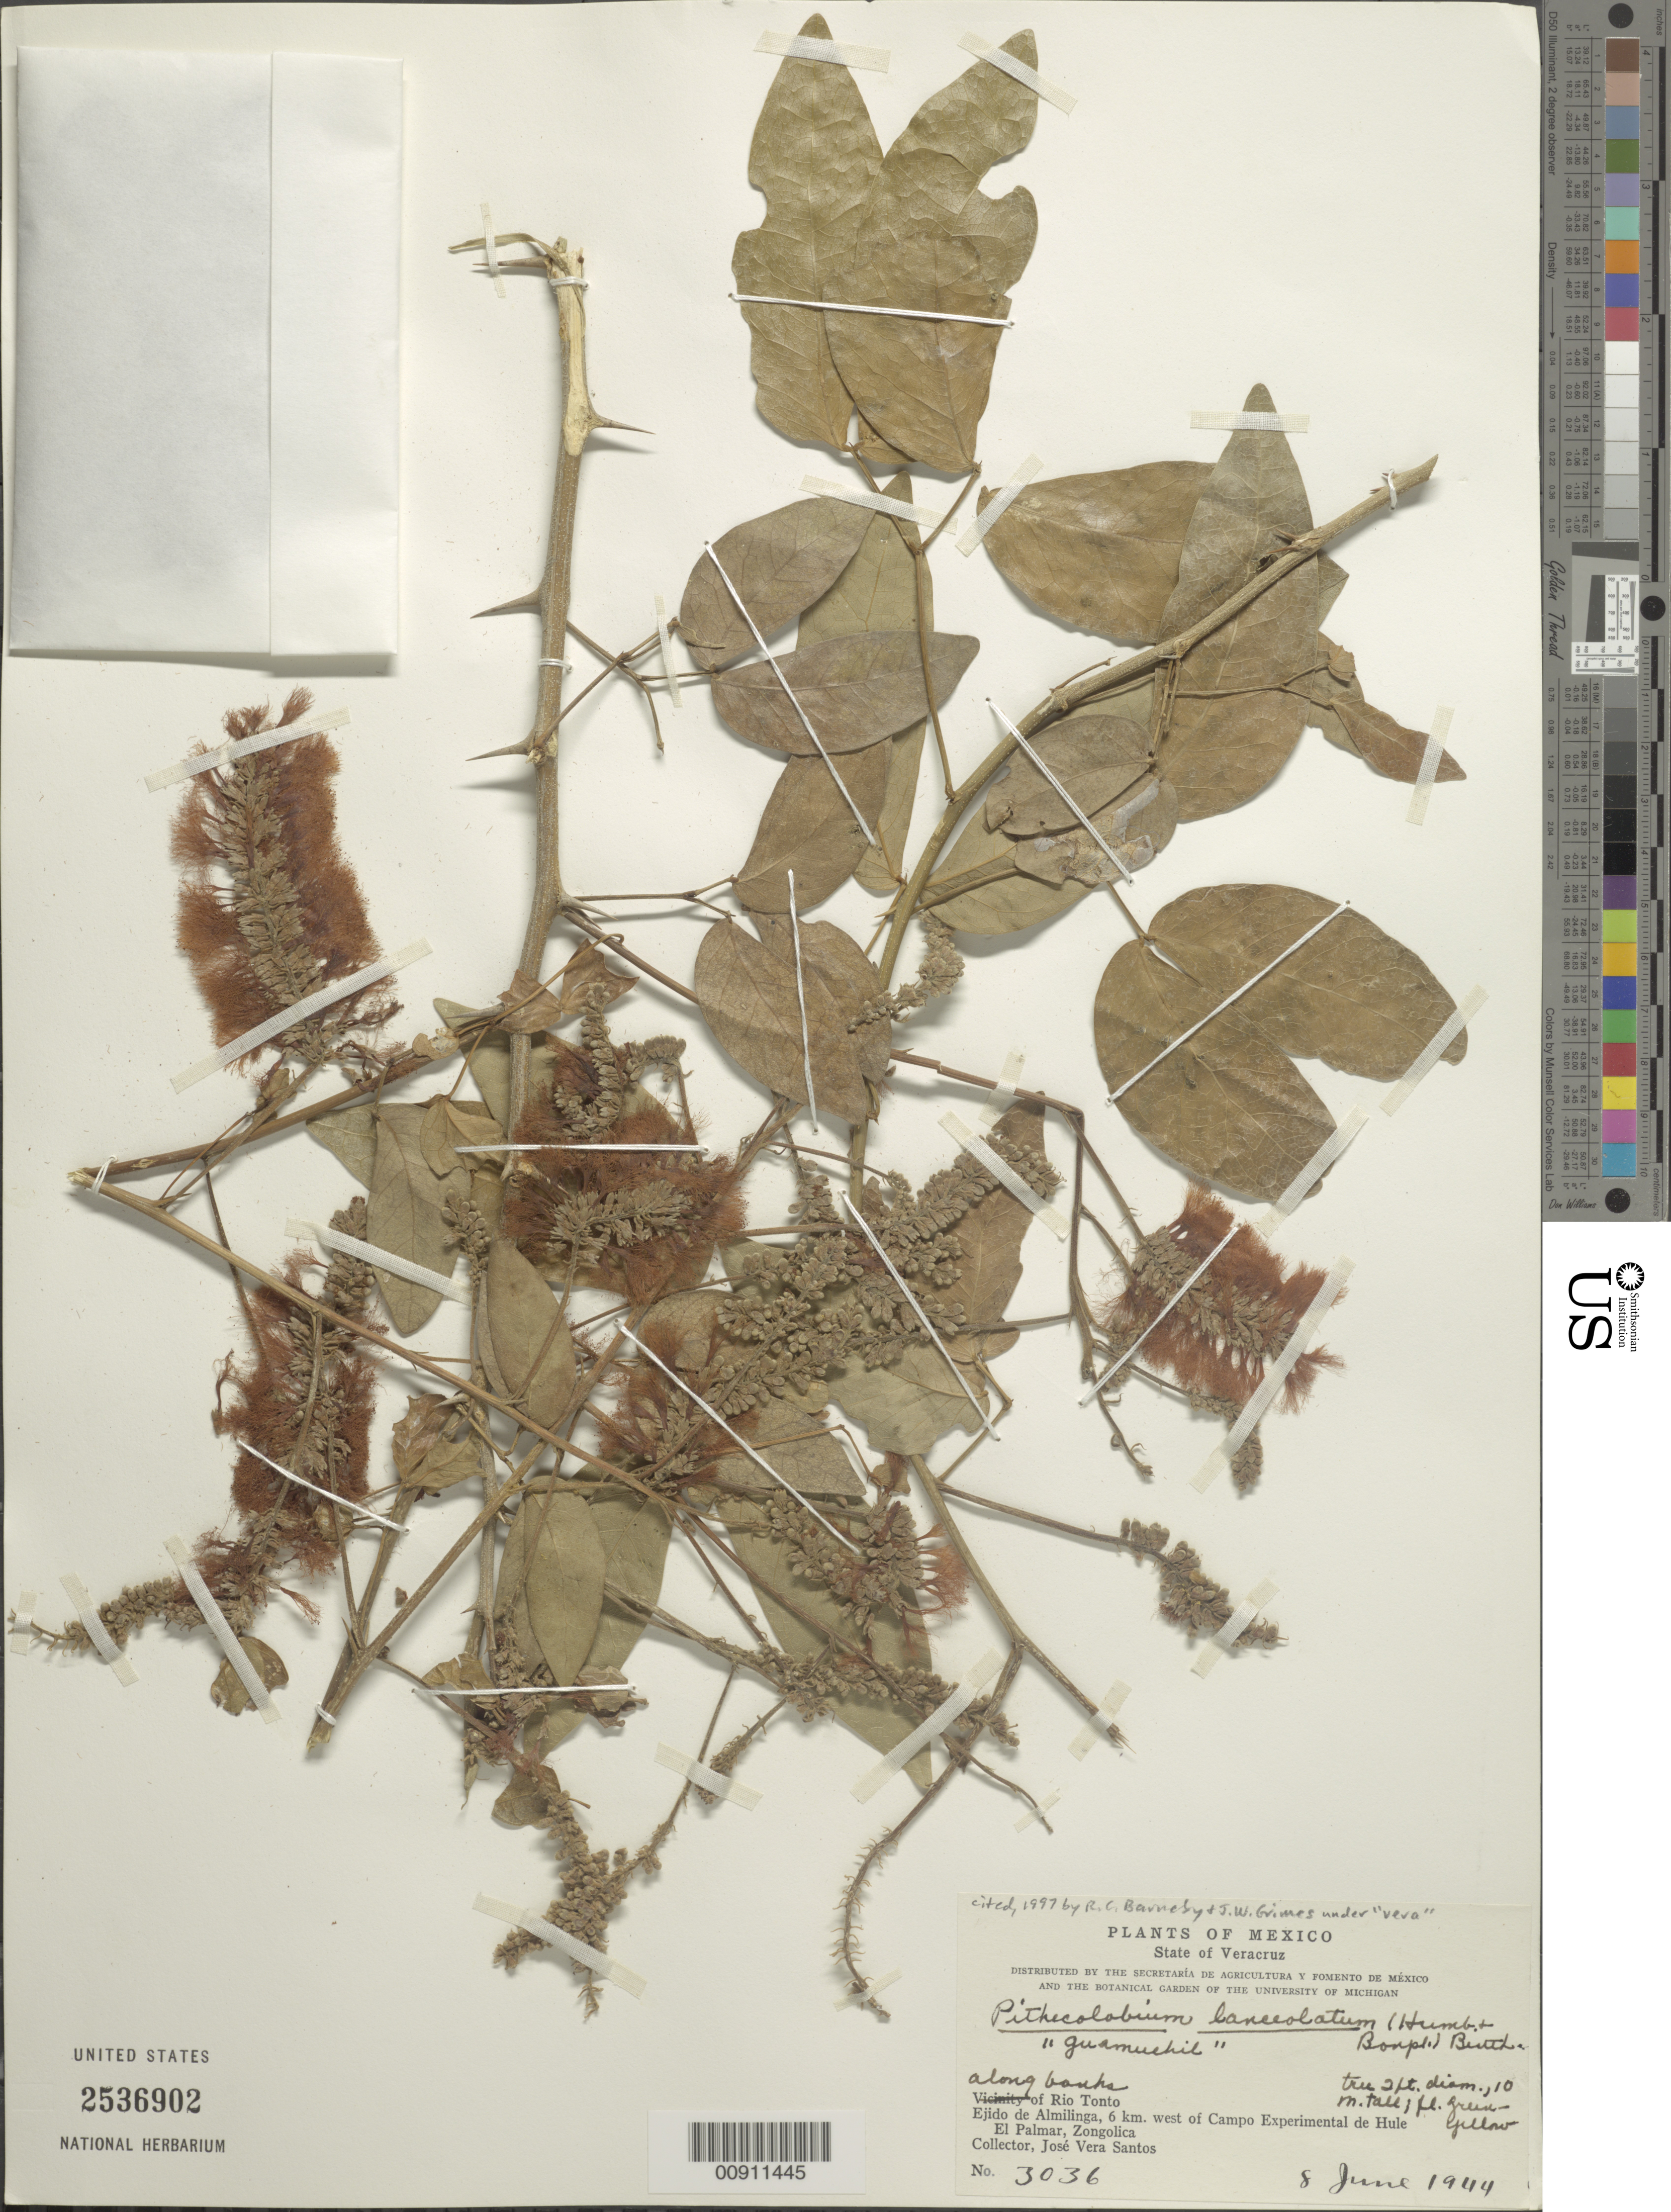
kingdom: Plantae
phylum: Tracheophyta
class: Magnoliopsida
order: Fabales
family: Fabaceae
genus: Pithecellobium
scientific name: Pithecellobium lanceolatum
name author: (Humb. & Bonpl. ex Willd.) Benth.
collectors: Vera Santos, J.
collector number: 3036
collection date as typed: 08 Jun 1944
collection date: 1944-06-08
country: Mexico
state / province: Veracruz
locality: Along banks Río Tonto, Ejido de Almilinga, 6 km. west of Campo Experimental de Hule El Palmar, Zongolica.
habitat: Along banks.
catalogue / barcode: US 2536902